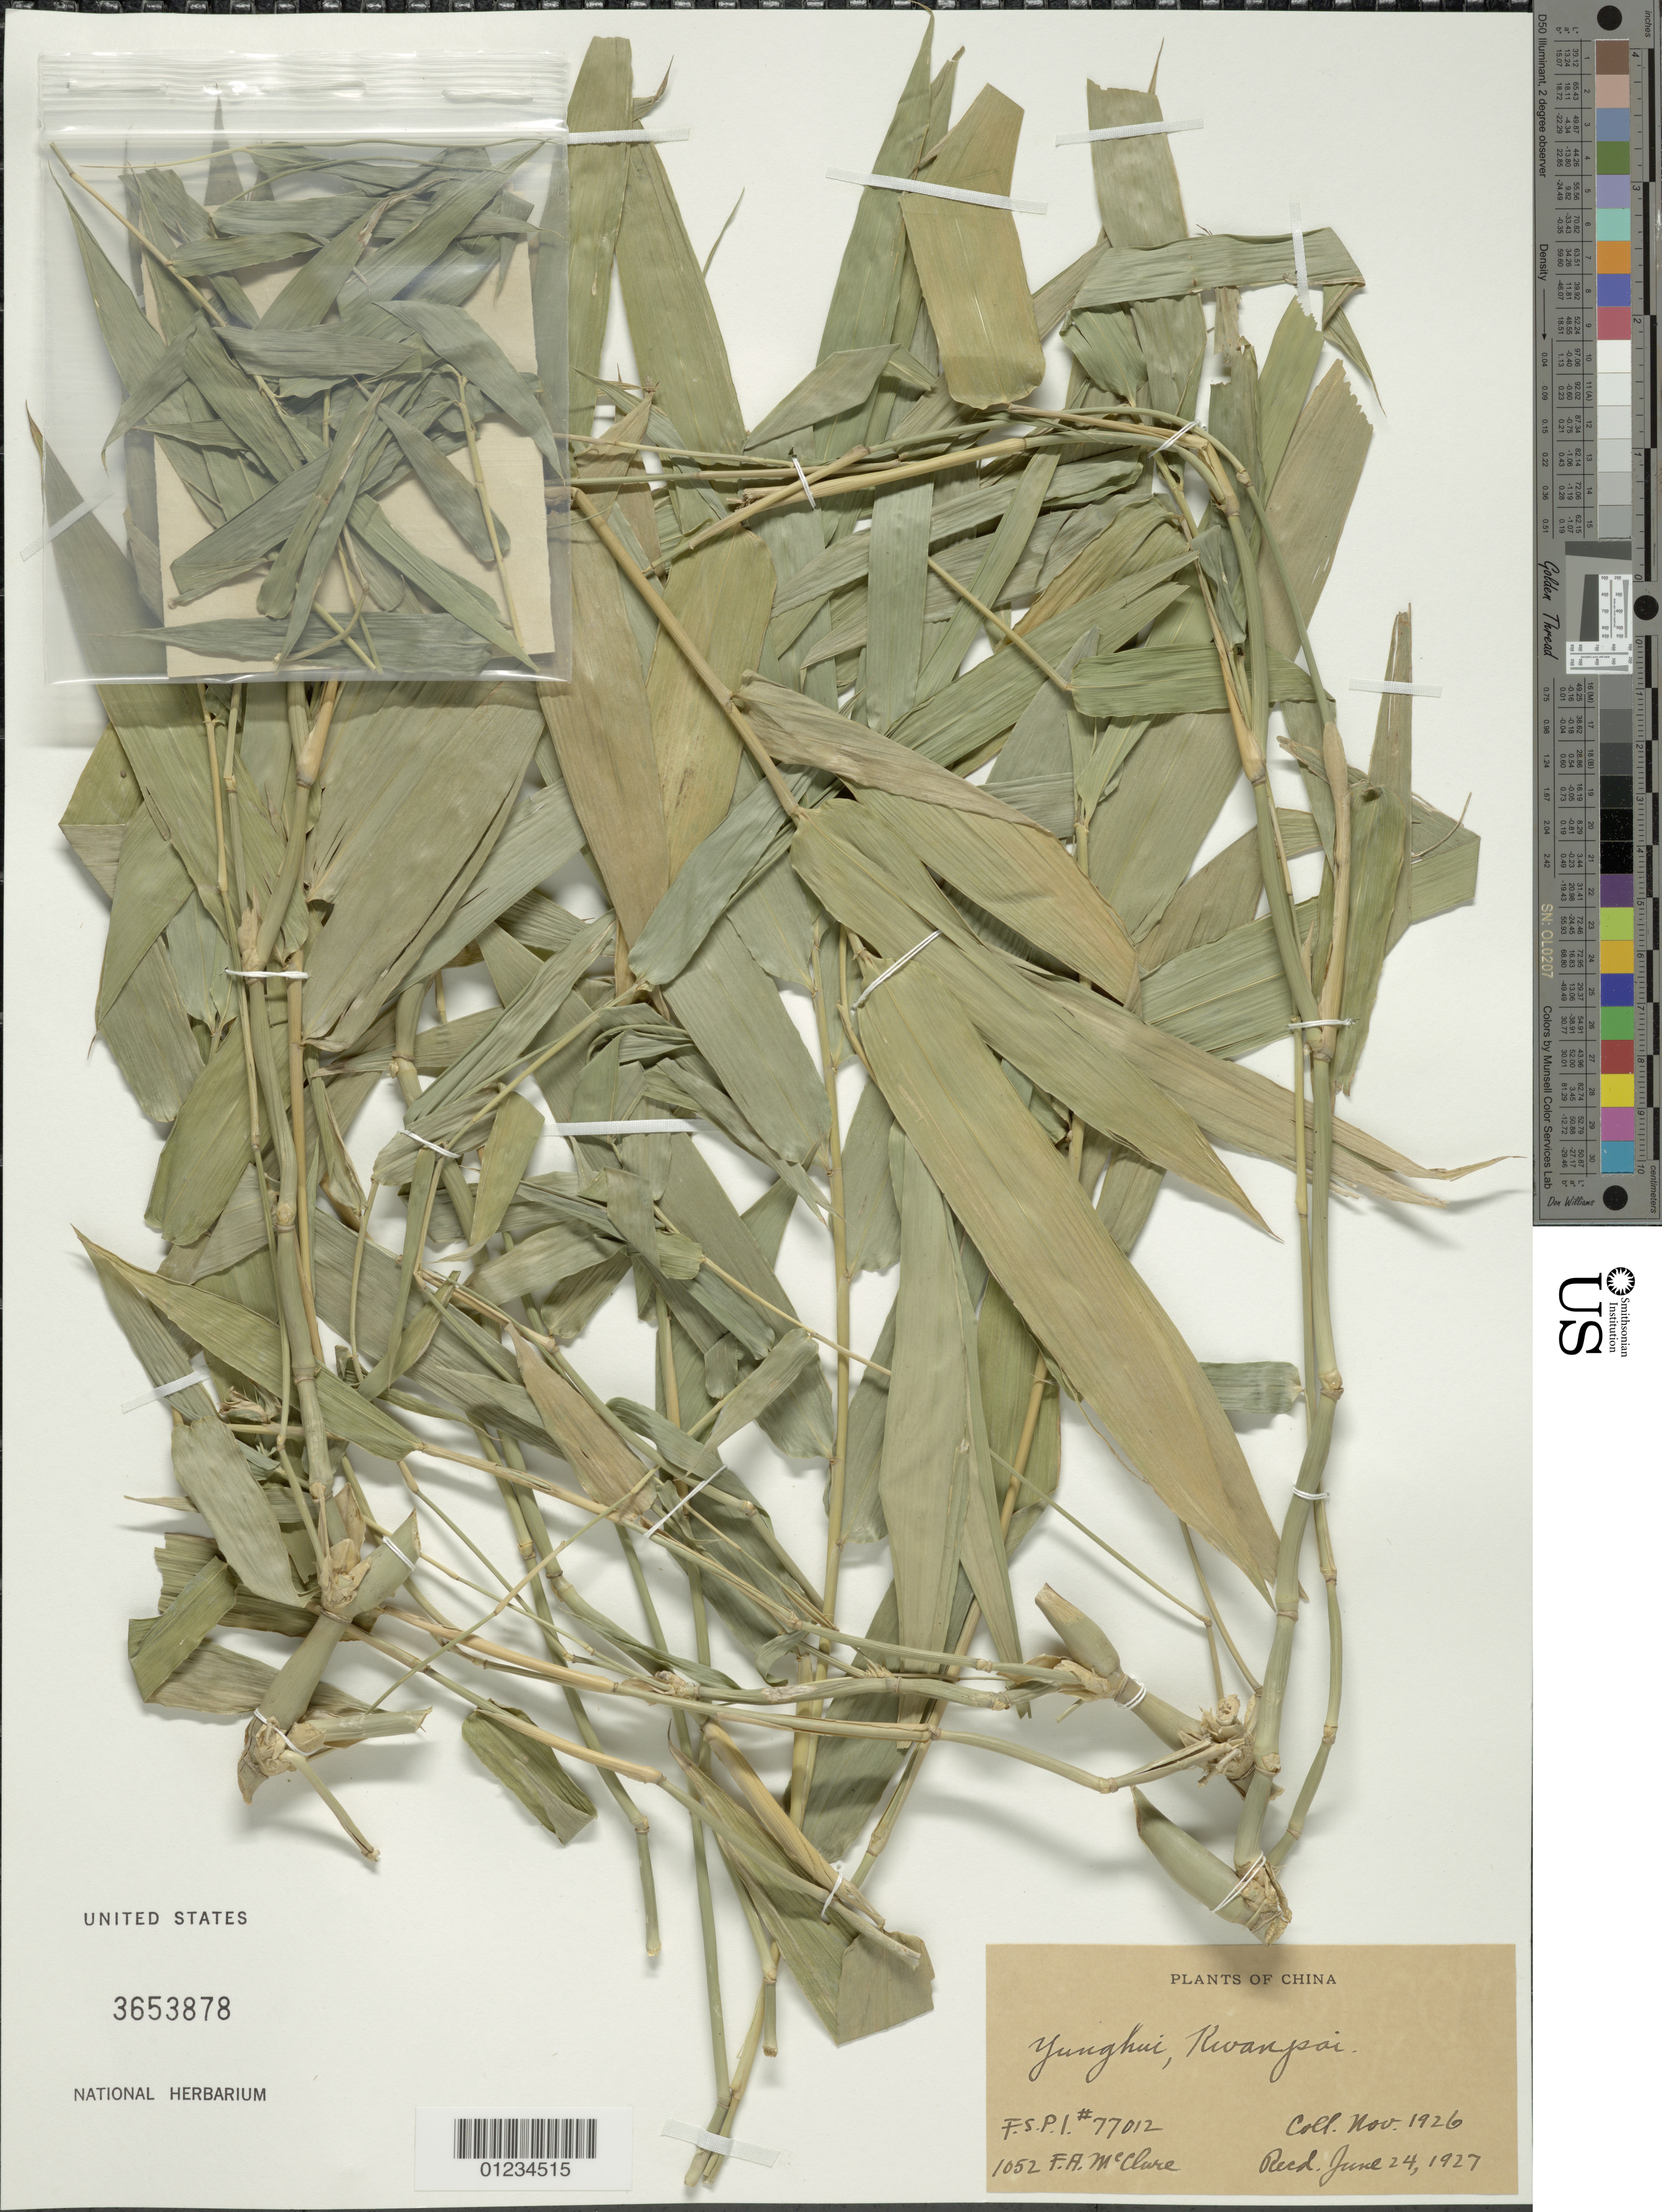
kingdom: Plantae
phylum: Tracheophyta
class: Liliopsida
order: Poales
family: Poaceae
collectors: F. A. McClure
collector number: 1052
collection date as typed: Nov 1926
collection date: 1926-11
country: China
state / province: Anhui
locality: Chu-hwa Mt.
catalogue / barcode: US 3653878